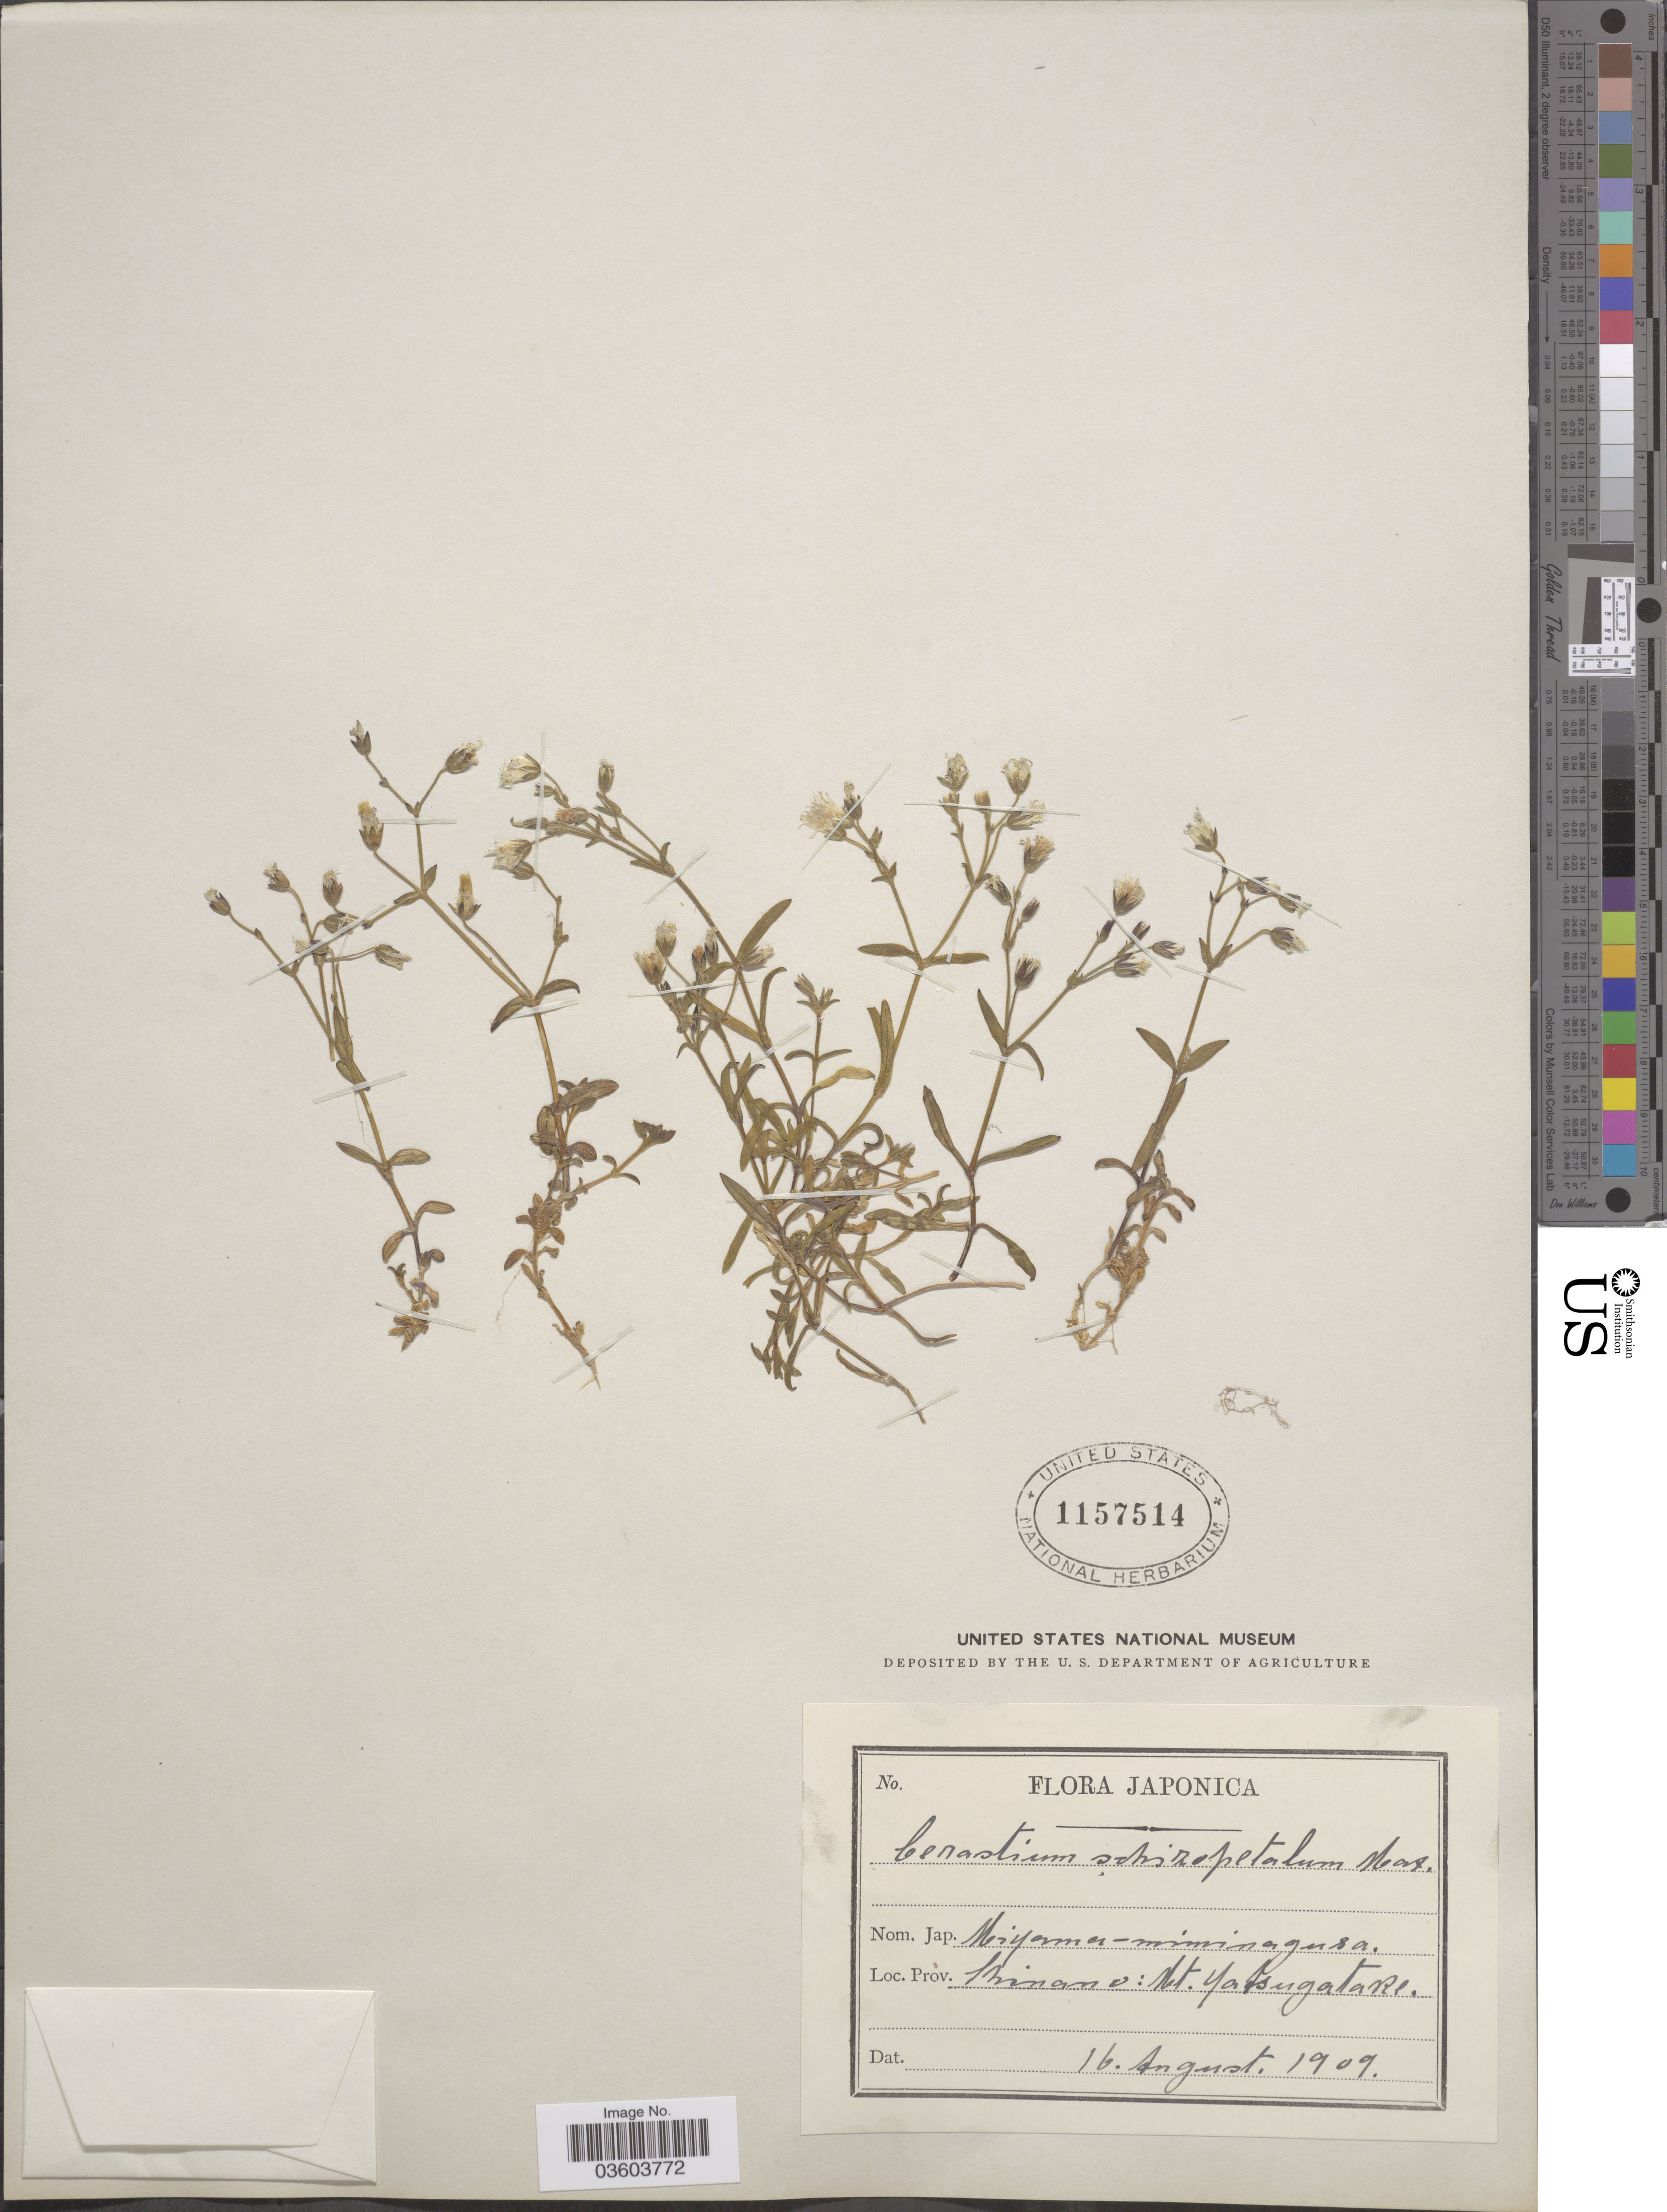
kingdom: Plantae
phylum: Tracheophyta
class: Magnoliopsida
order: Caryophyllales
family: Caryophyllaceae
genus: Cerastium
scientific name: Cerastium schizopetalum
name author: Maxim.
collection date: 1909-08-16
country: Japan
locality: Prov. Minano: Mt. Yatsugatake.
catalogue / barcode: US 1157514